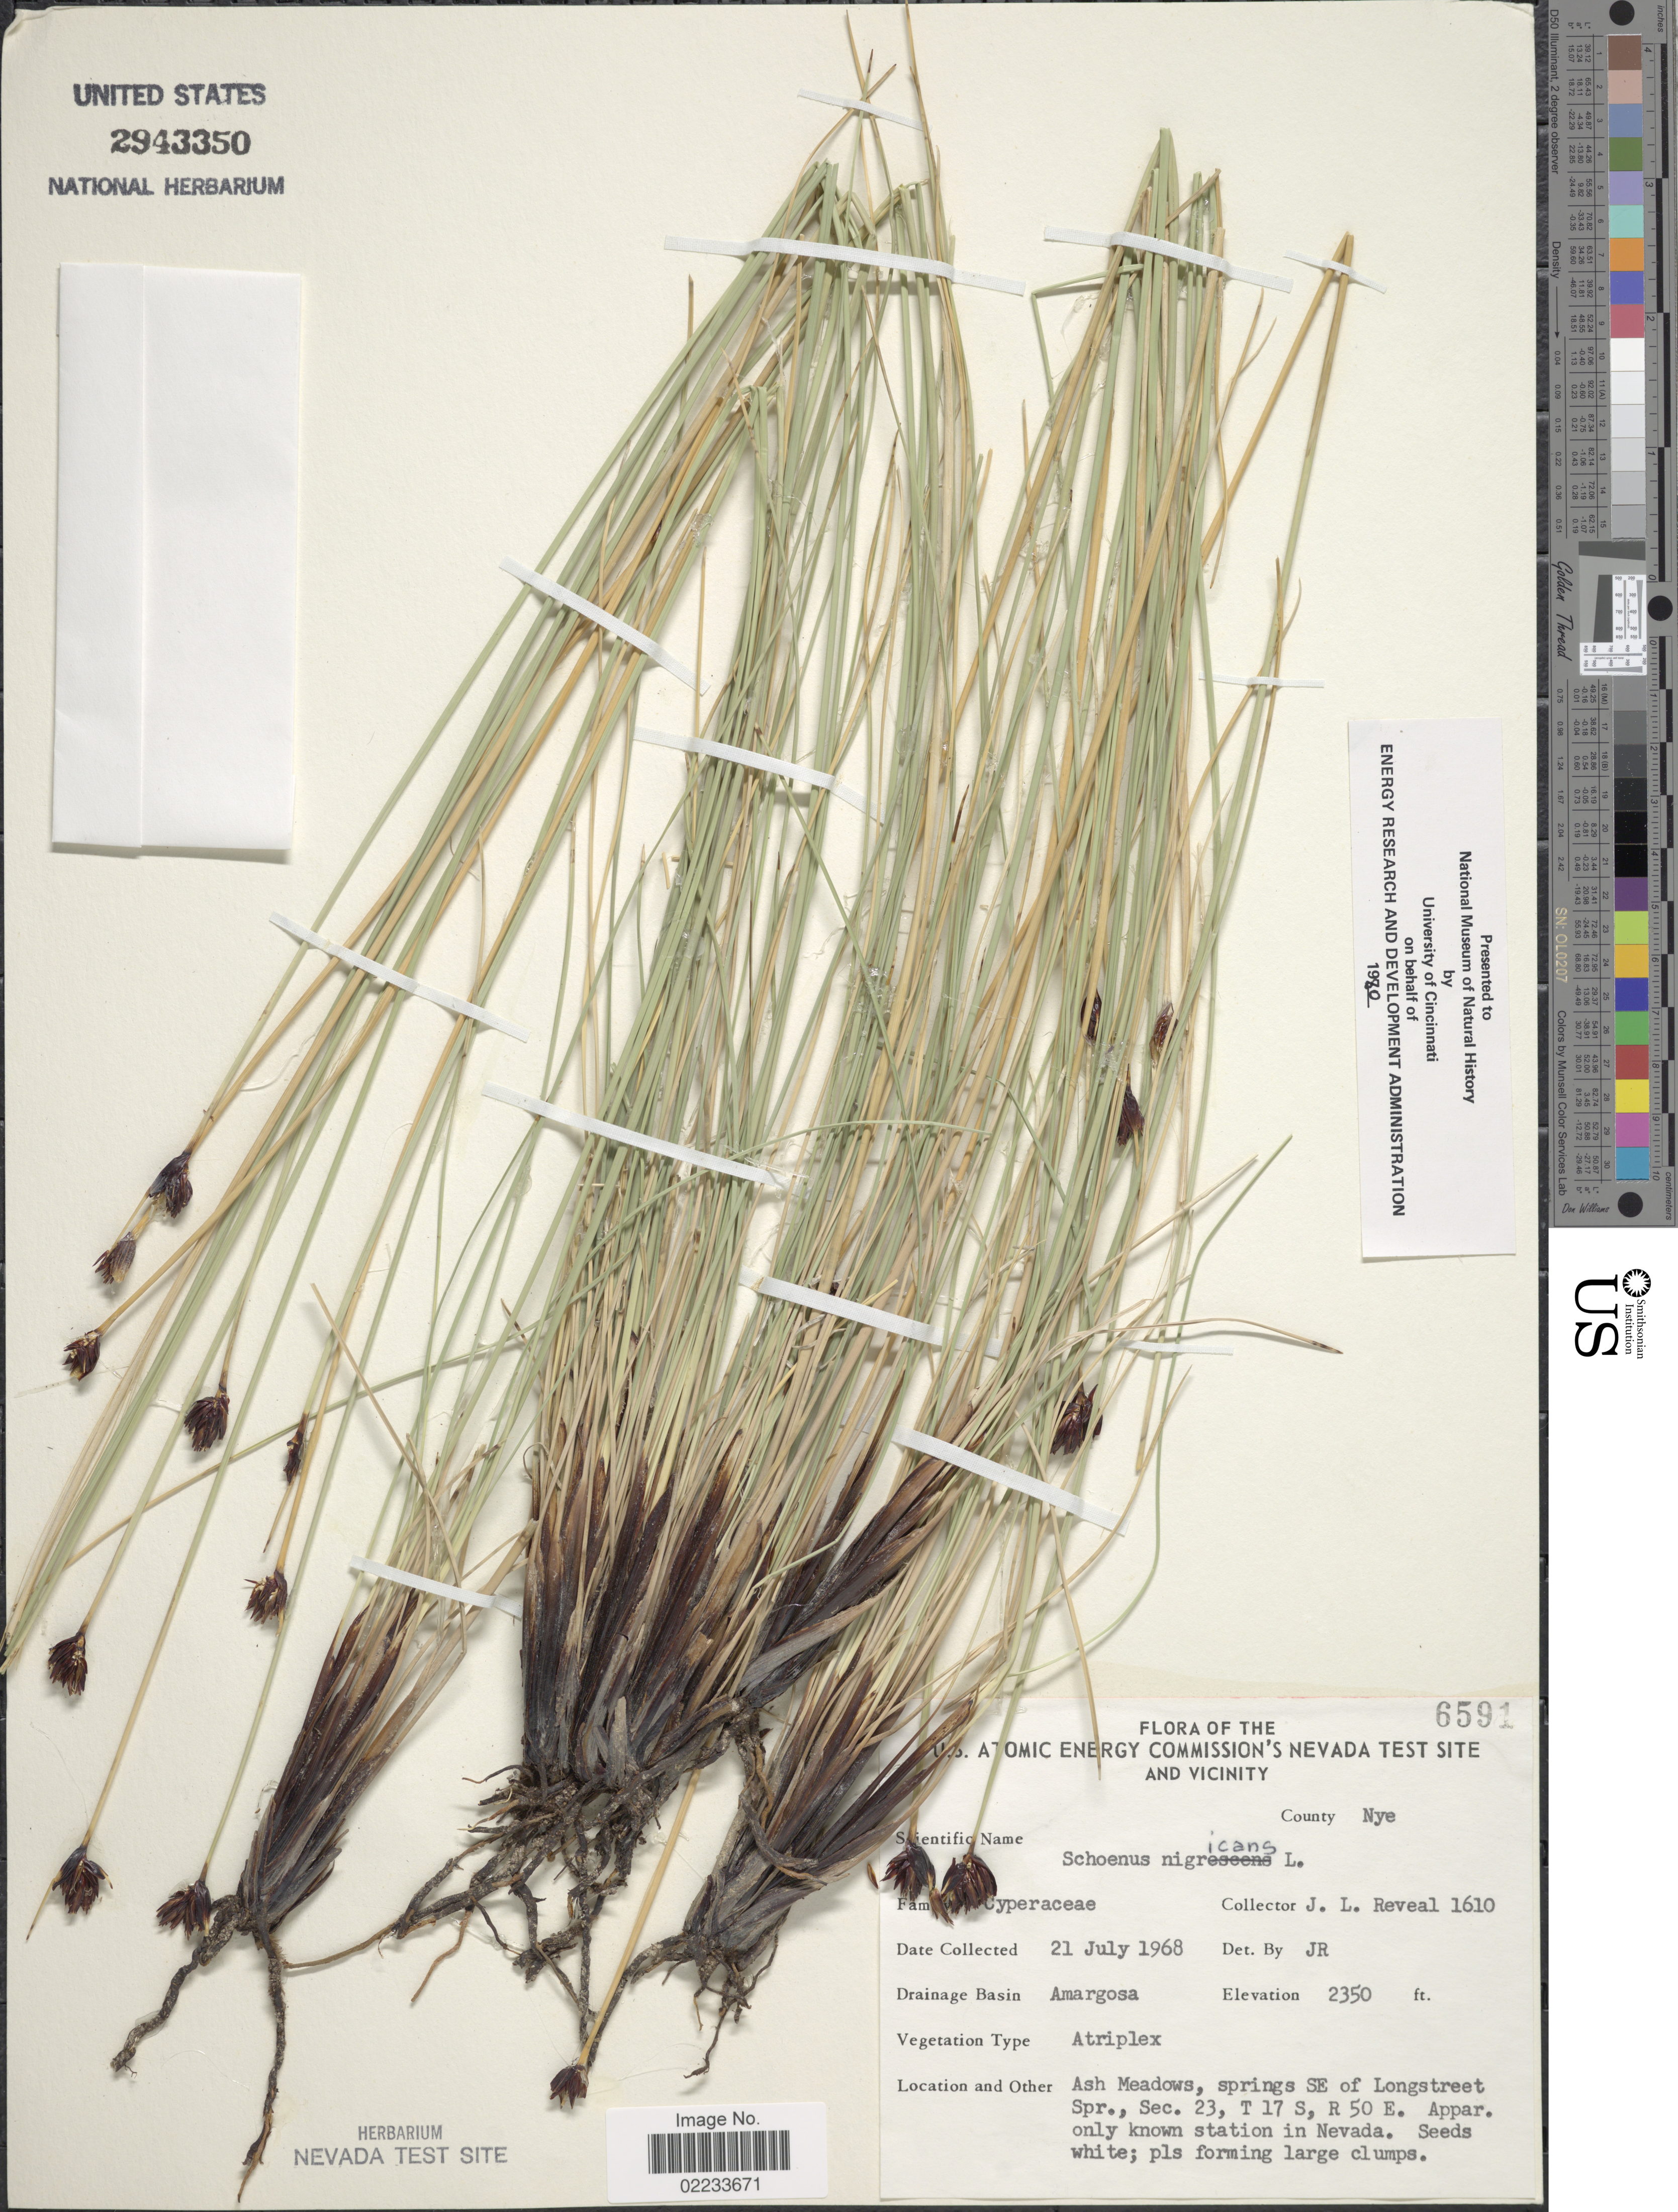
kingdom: Plantae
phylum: Tracheophyta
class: Liliopsida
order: Poales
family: Cyperaceae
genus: Schoenus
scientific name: Schoenus nigricans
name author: L.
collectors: J. L. Reveal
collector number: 1610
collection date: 1968-07-21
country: United States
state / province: Nevada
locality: U.S. Atomic Energy Commission's Nevada Test Site and Vicinity, County Nye, Drainage Basin Amargosa, Ash Meadows, springs SE of Longstreet Spr., Sec. 23, T 17 S, R 50 E. Appar. only known station in Nevada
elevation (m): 716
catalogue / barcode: US 2943350